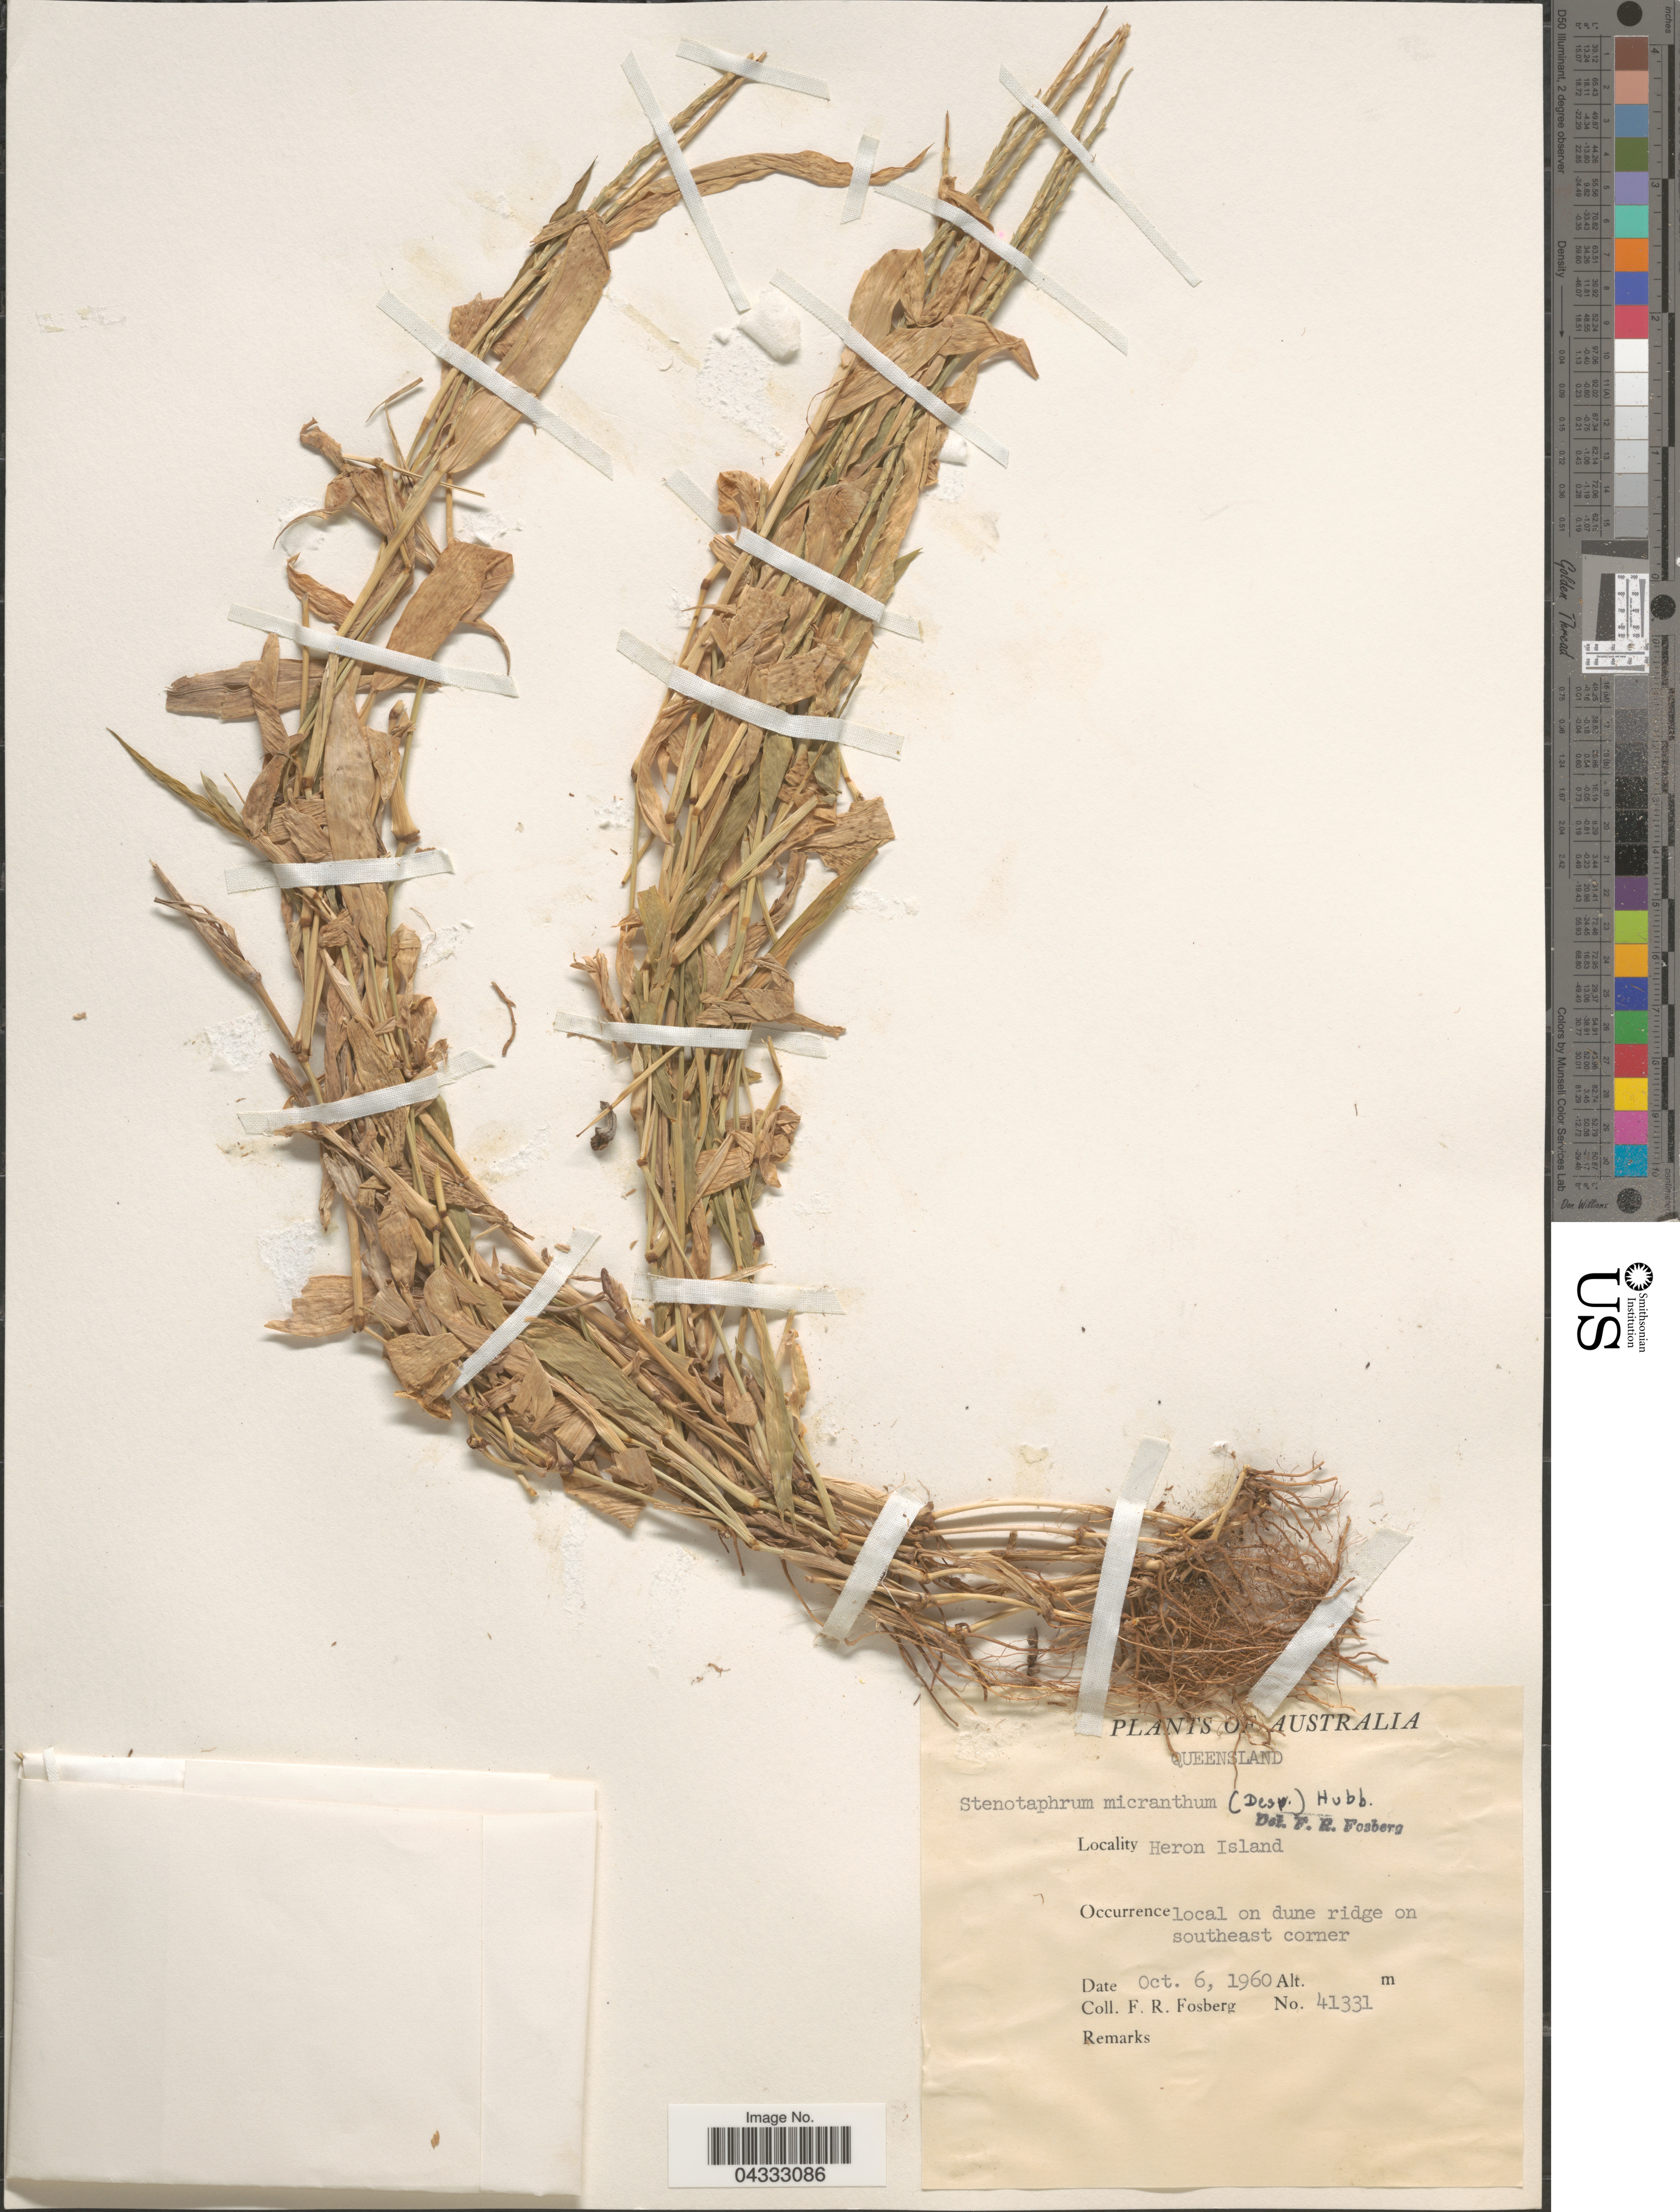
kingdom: Plantae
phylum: Tracheophyta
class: Liliopsida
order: Poales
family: Poaceae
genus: Stenotaphrum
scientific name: Stenotaphrum micranthum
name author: (Desv.) C.E. Hubb.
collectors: F. R. Fosberg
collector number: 41331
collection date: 1960-10-06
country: Australia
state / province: Queensland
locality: Heron Island.